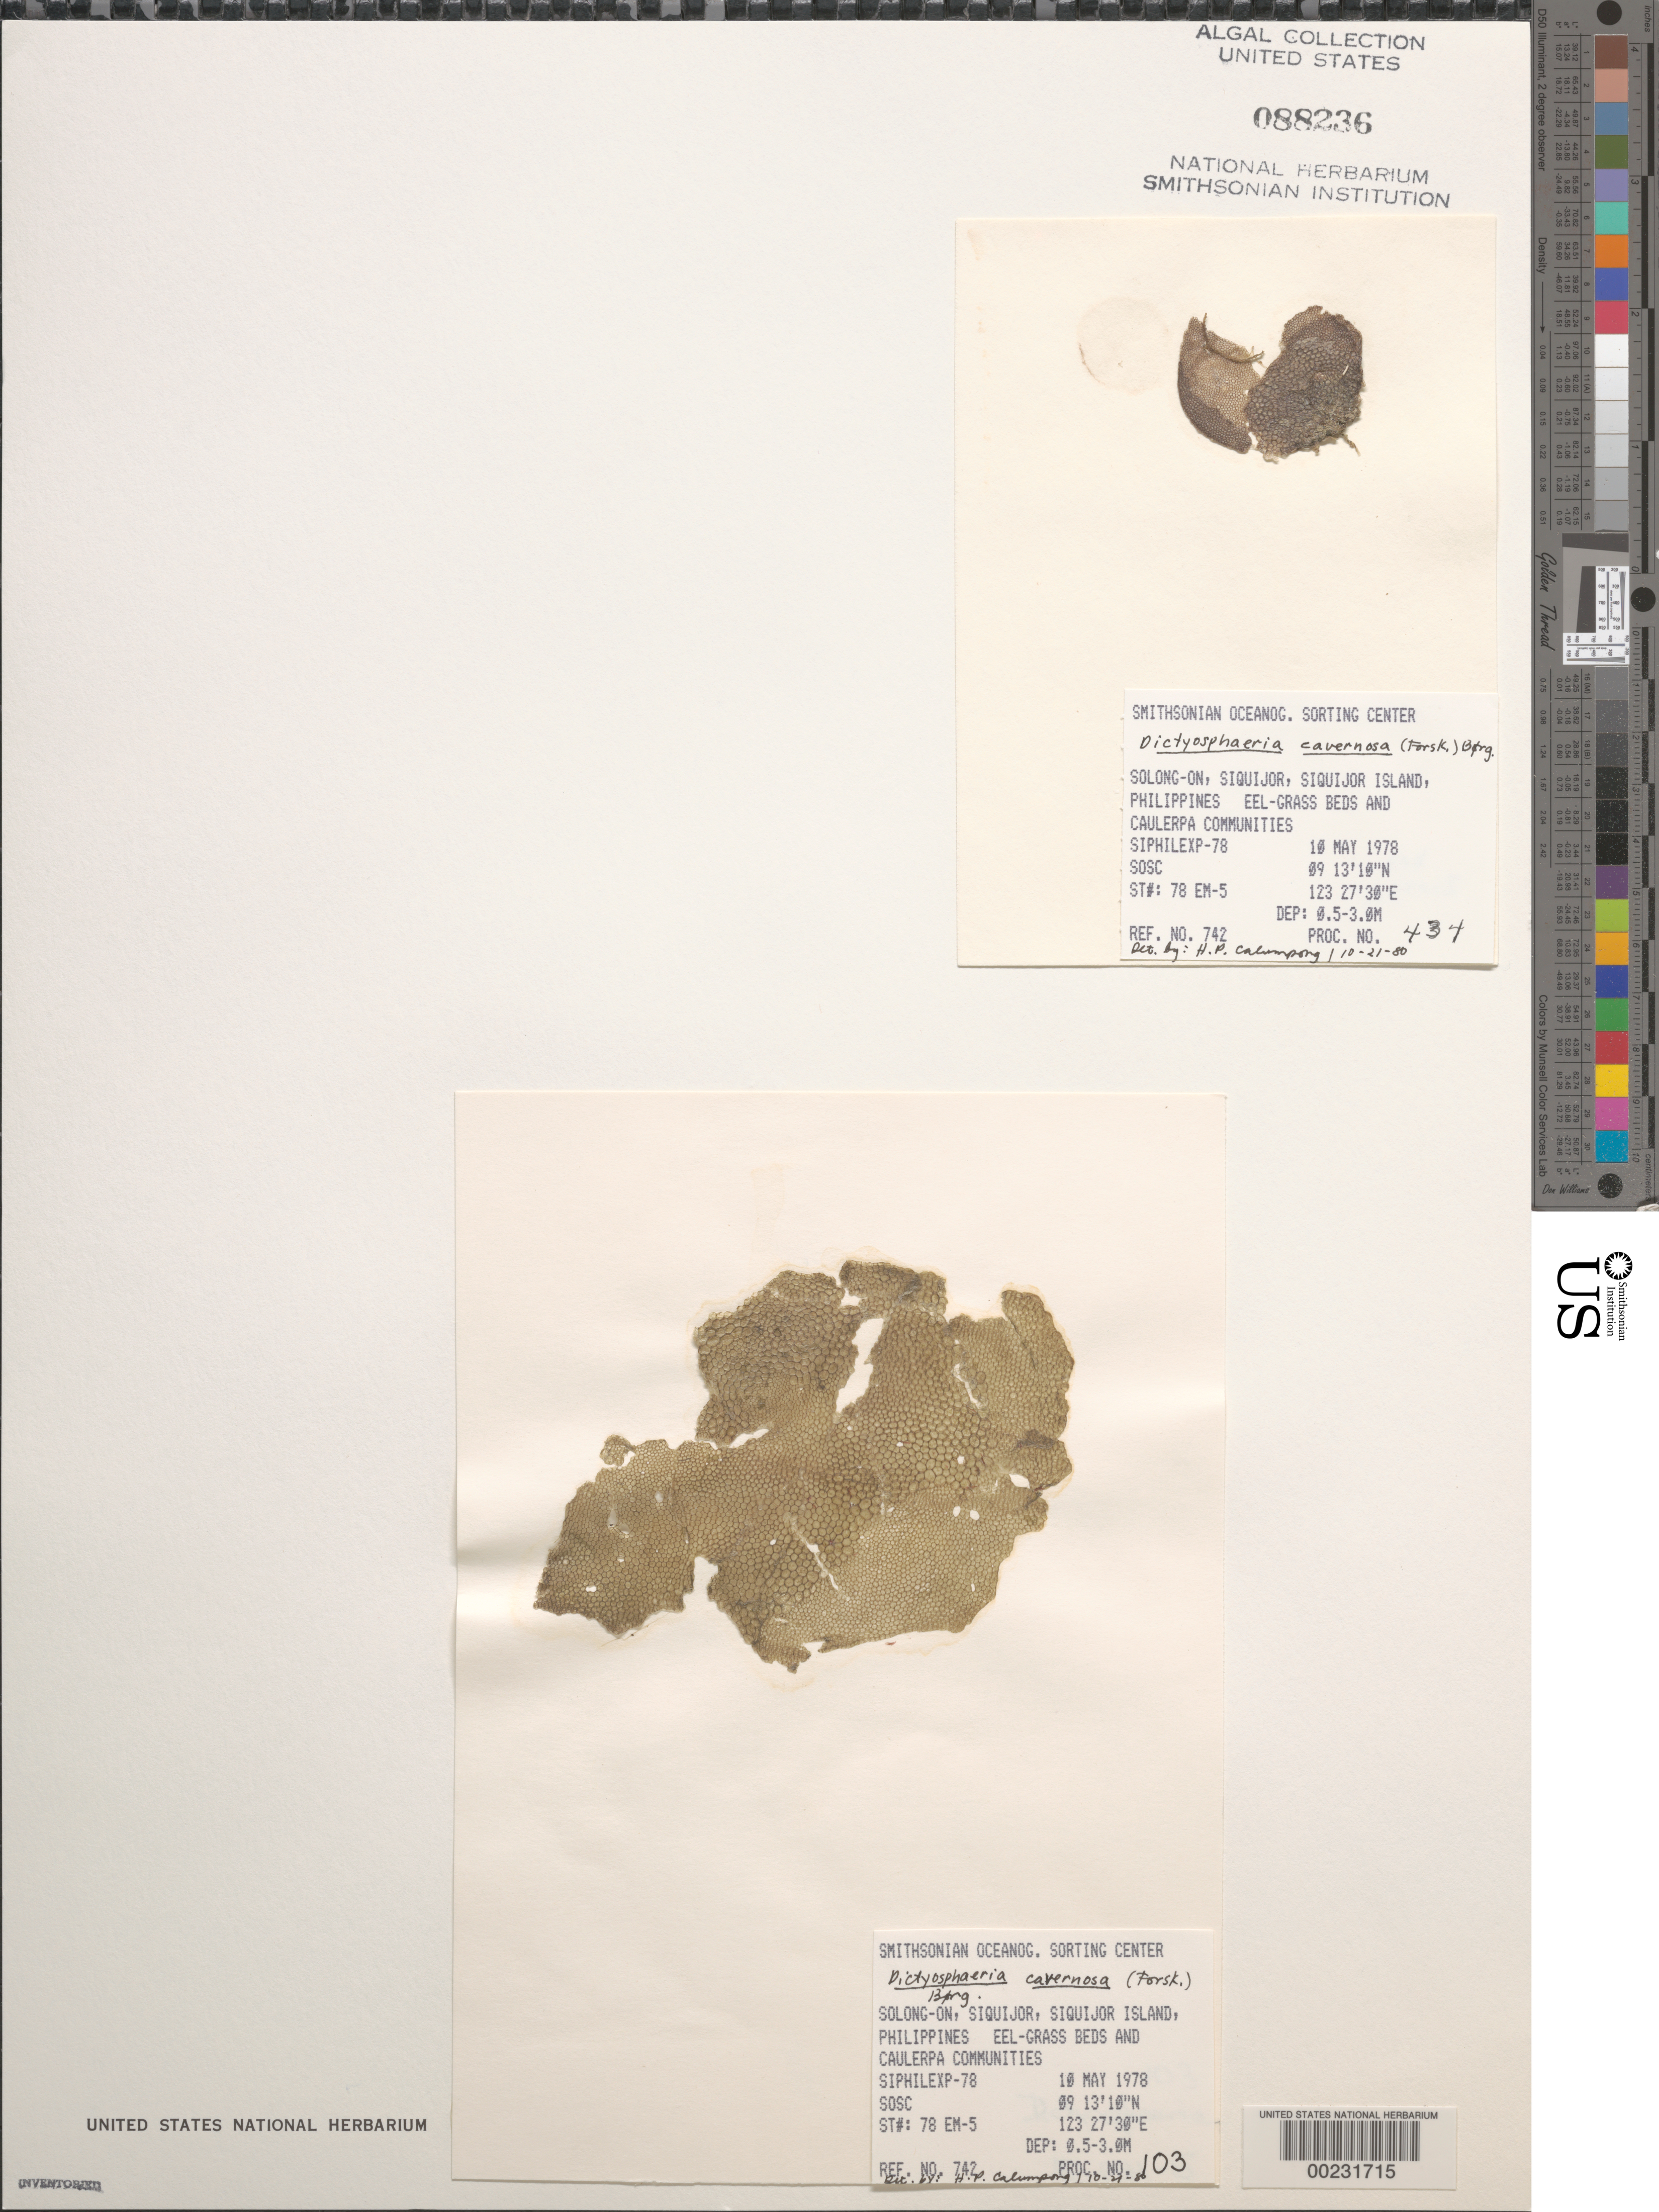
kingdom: Plantae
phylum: Chlorophyta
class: Ulvophyceae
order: Siphonocladales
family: Siphonocladaceae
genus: Dictyosphaeria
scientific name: Dictyosphaeria cavernosa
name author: (Forssk.) Børgesen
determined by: Calumpong, H. P.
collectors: SOSC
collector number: Station 78 Em-5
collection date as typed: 10 May 1978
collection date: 1978-05-10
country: Philippines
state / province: Central Visayas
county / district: Siquijor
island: Siquijor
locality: Solong-on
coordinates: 09 13'10"N, 123 27'30"E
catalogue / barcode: US 88236